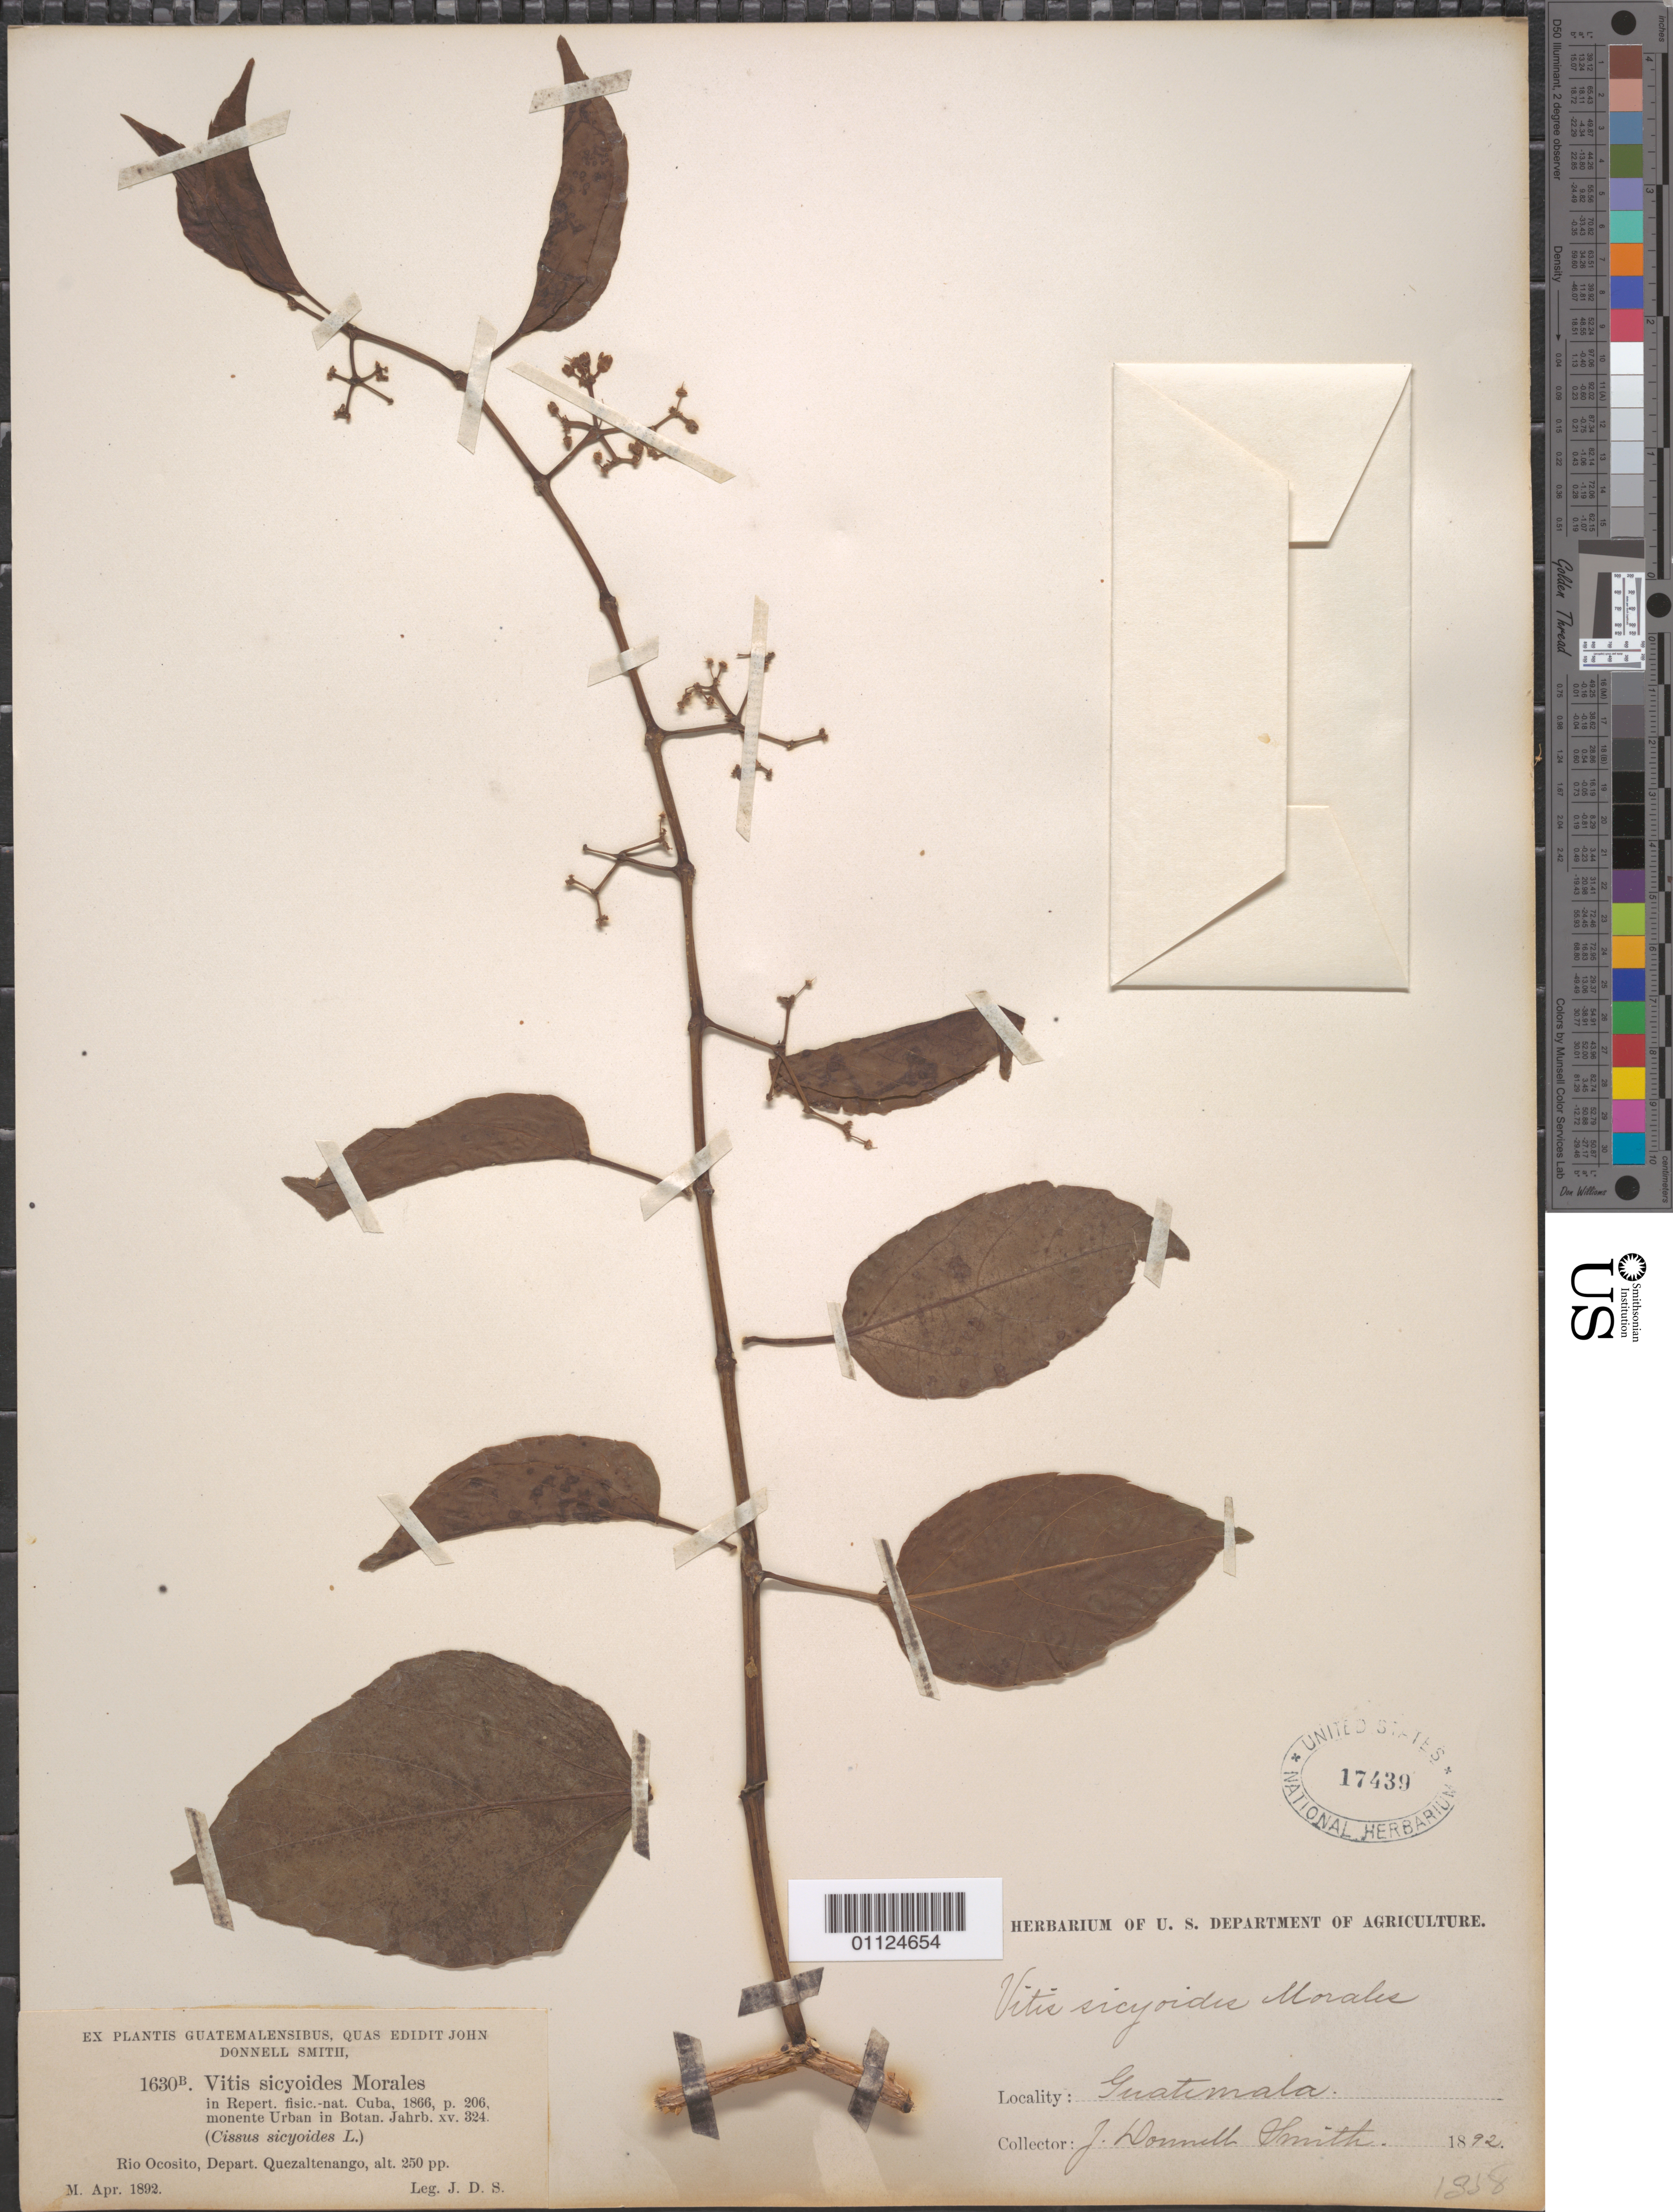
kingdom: Plantae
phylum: Tracheophyta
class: Magnoliopsida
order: Vitales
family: Vitaceae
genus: Cissus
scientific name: Cissus verticillata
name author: (L.) Nicolson & C.E. Jarvis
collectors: ex Herb. John Donnell Smith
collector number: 1630 b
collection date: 1892-04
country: Guatemala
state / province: Quetzaltenango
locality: Rio Ocosito.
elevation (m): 76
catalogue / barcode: US 17439